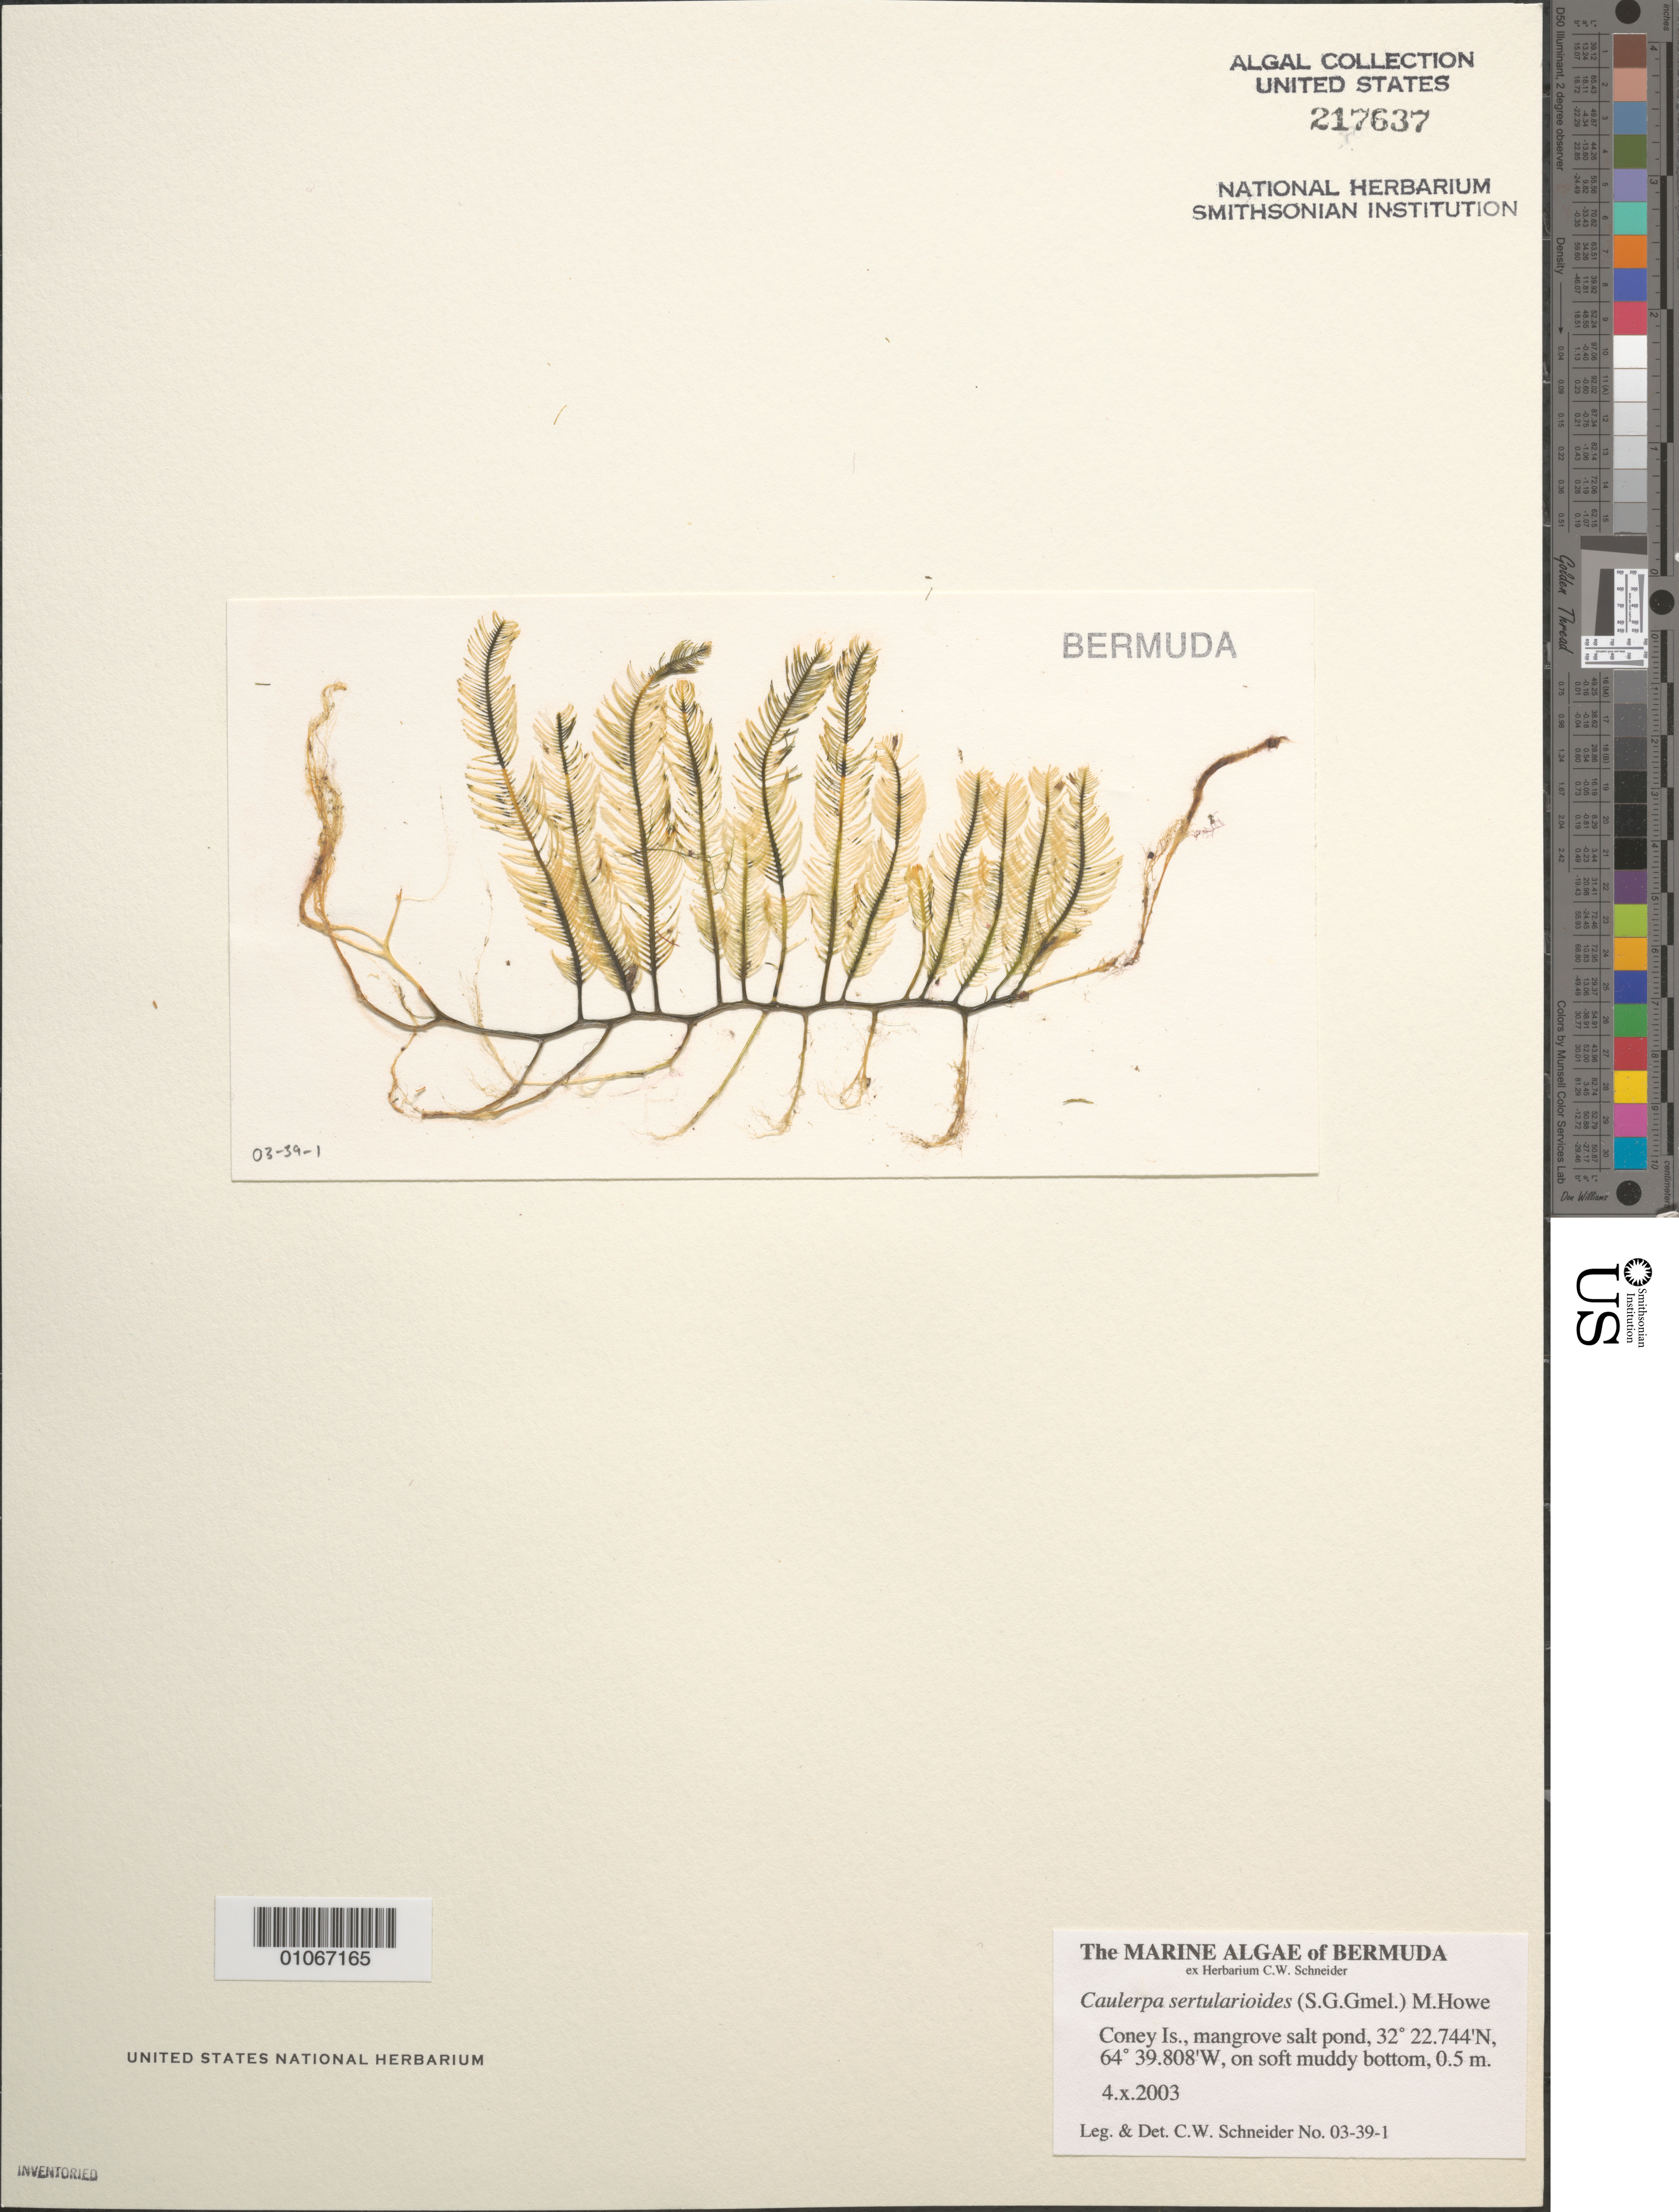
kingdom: Plantae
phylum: Chlorophyta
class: Ulvophyceae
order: Bryopsidales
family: Caulerpaceae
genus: Caulerpa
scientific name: Caulerpa sertularioides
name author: (S.G. Gmel.) M. Howe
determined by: Schneider, C. W.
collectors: C. W. Schneider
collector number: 03-39-1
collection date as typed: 04 Oct 2003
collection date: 2003-10-04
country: Bermuda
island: Coney Island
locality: Mangrove salt pond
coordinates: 32 22.744'N, 64 39.808'W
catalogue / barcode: US 217637